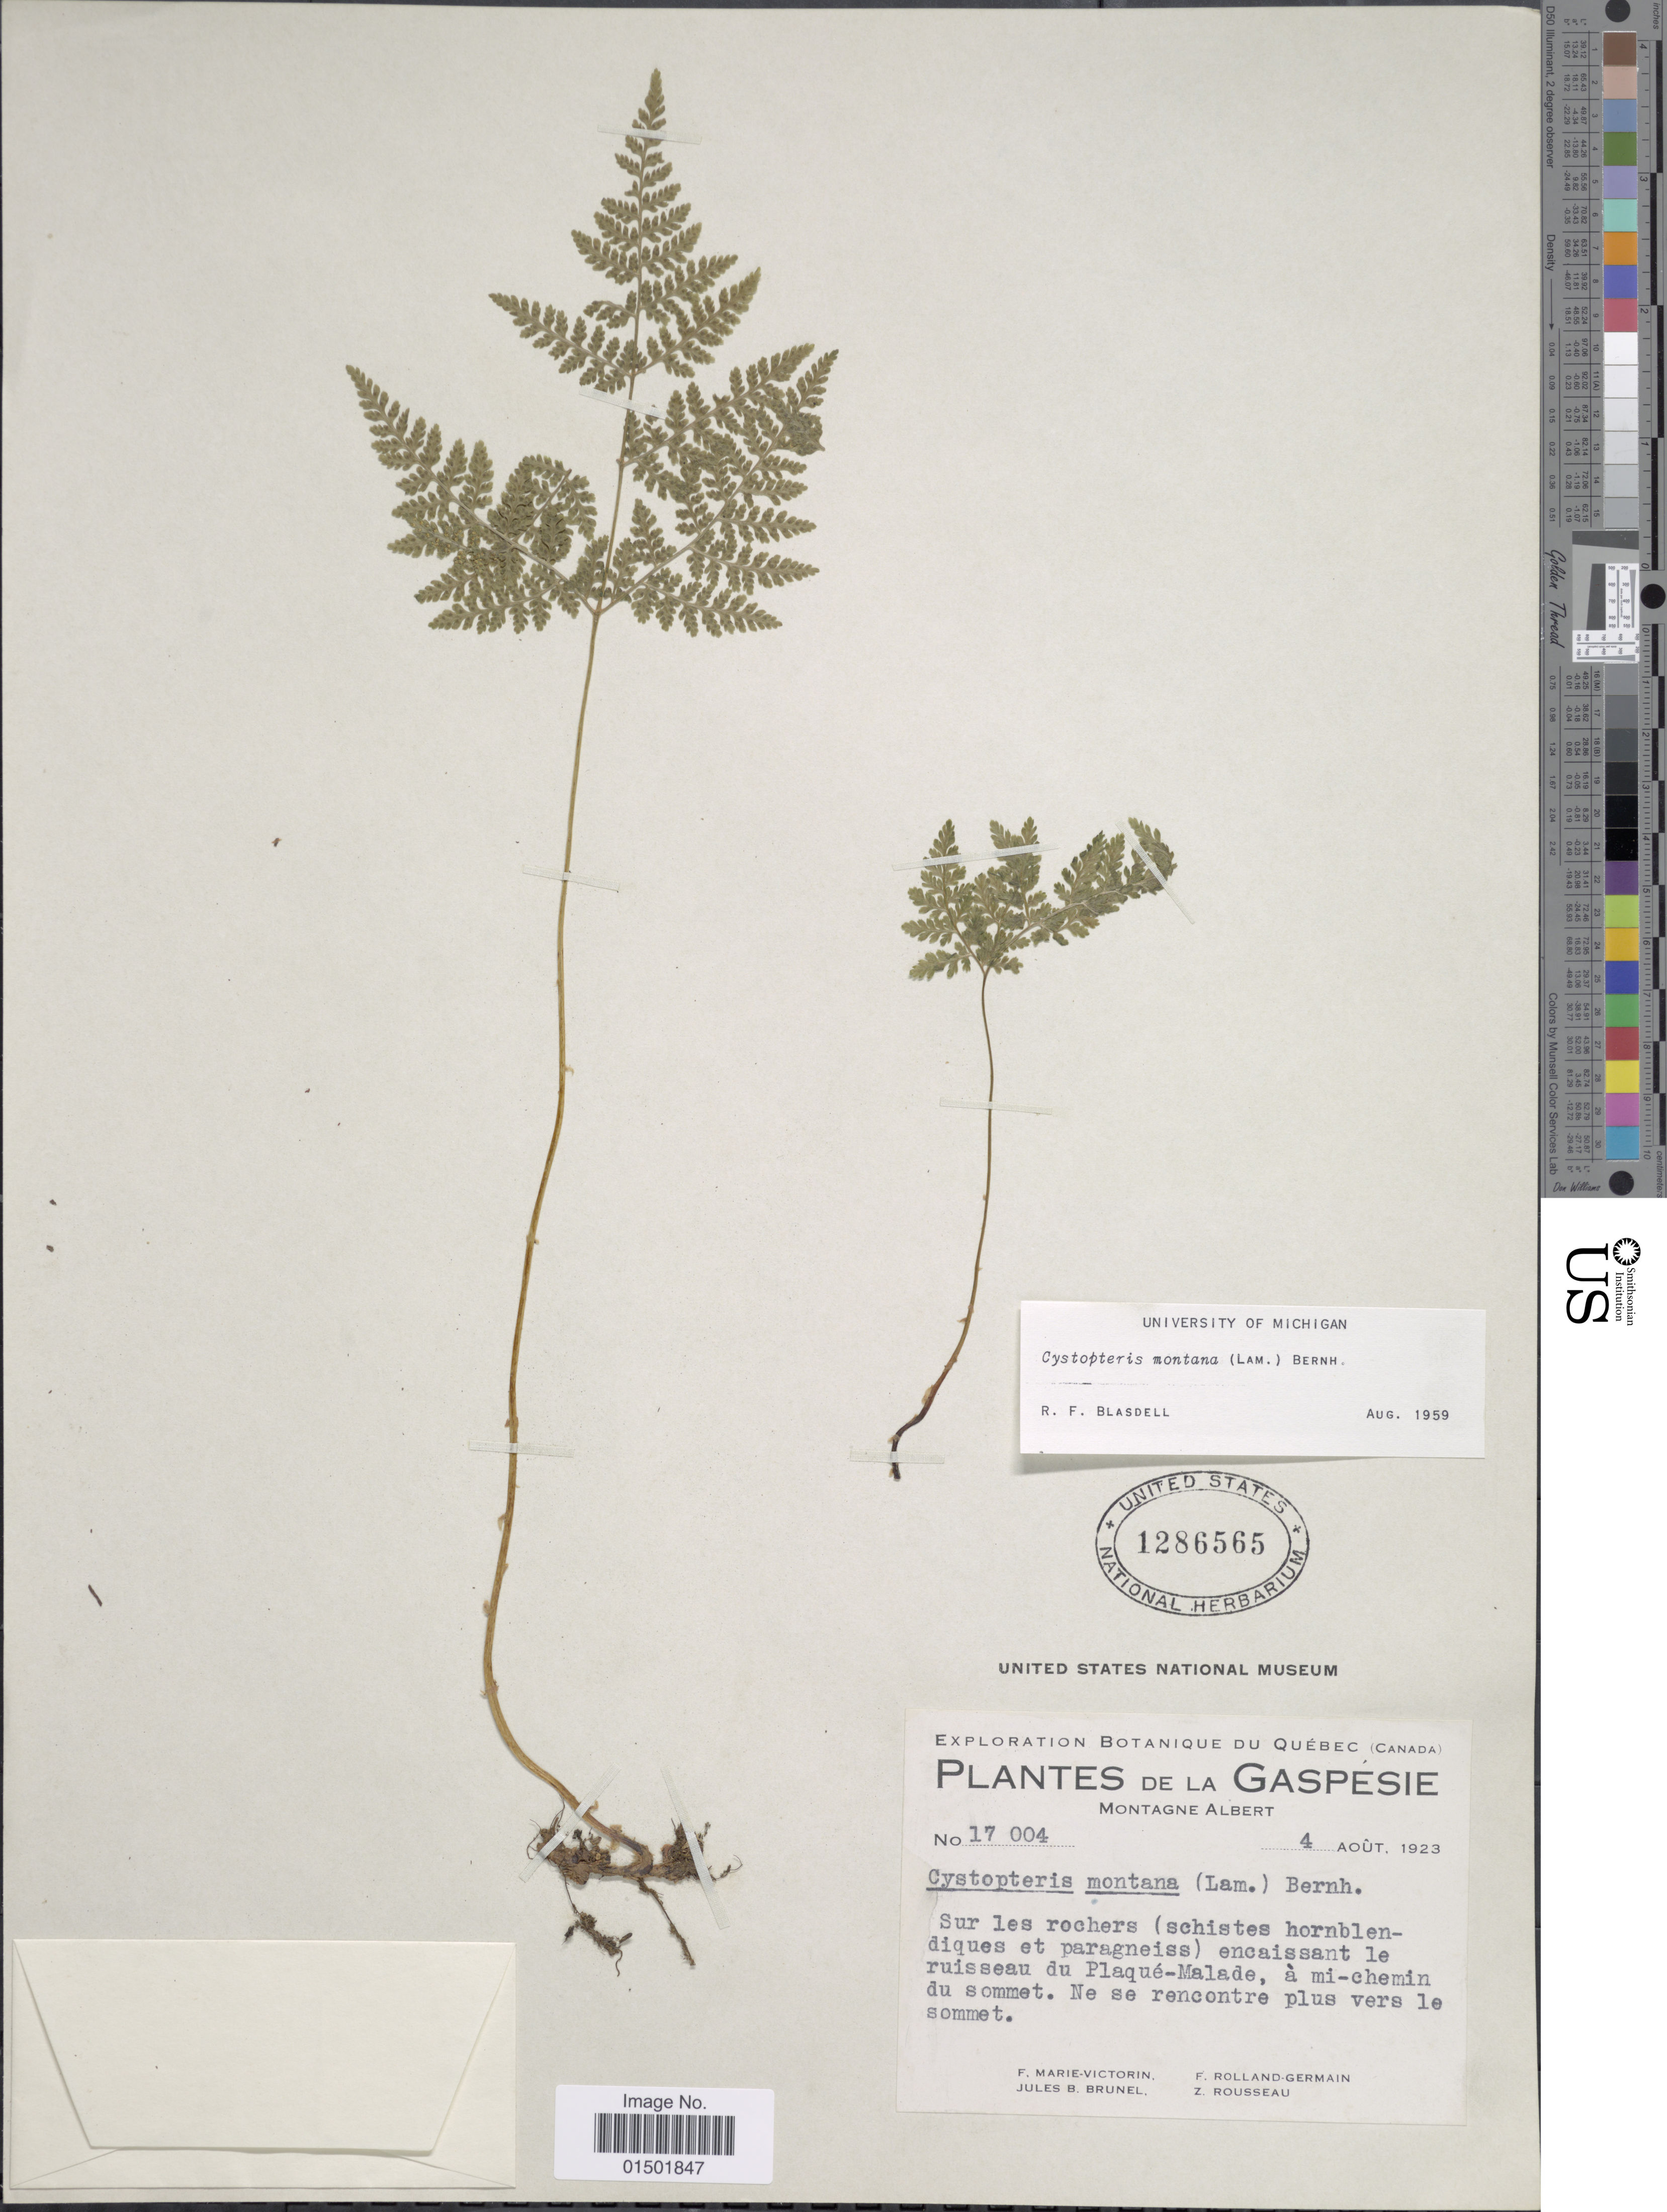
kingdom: Plantae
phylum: Tracheophyta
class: Polypodiopsida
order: Polypodiales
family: Cystopteridaceae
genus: Cystopteris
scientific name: Cystopteris montana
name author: (Lam.) Desv.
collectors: Fr. Marie-Victorin, J. Brunel, Rolland-Germain & Z. Rousseau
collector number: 17004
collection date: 1923-08-04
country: Canada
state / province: Quebec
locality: La Gaspesie.Montagne Albert. Sur les rochers (schistes hornblendiques et paragneiss) encaissant le ruisseau du Plaque-Malade, a mi-chemin dus sommet. Ne se rencontre plus vers le sommet.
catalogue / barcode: US 1286565